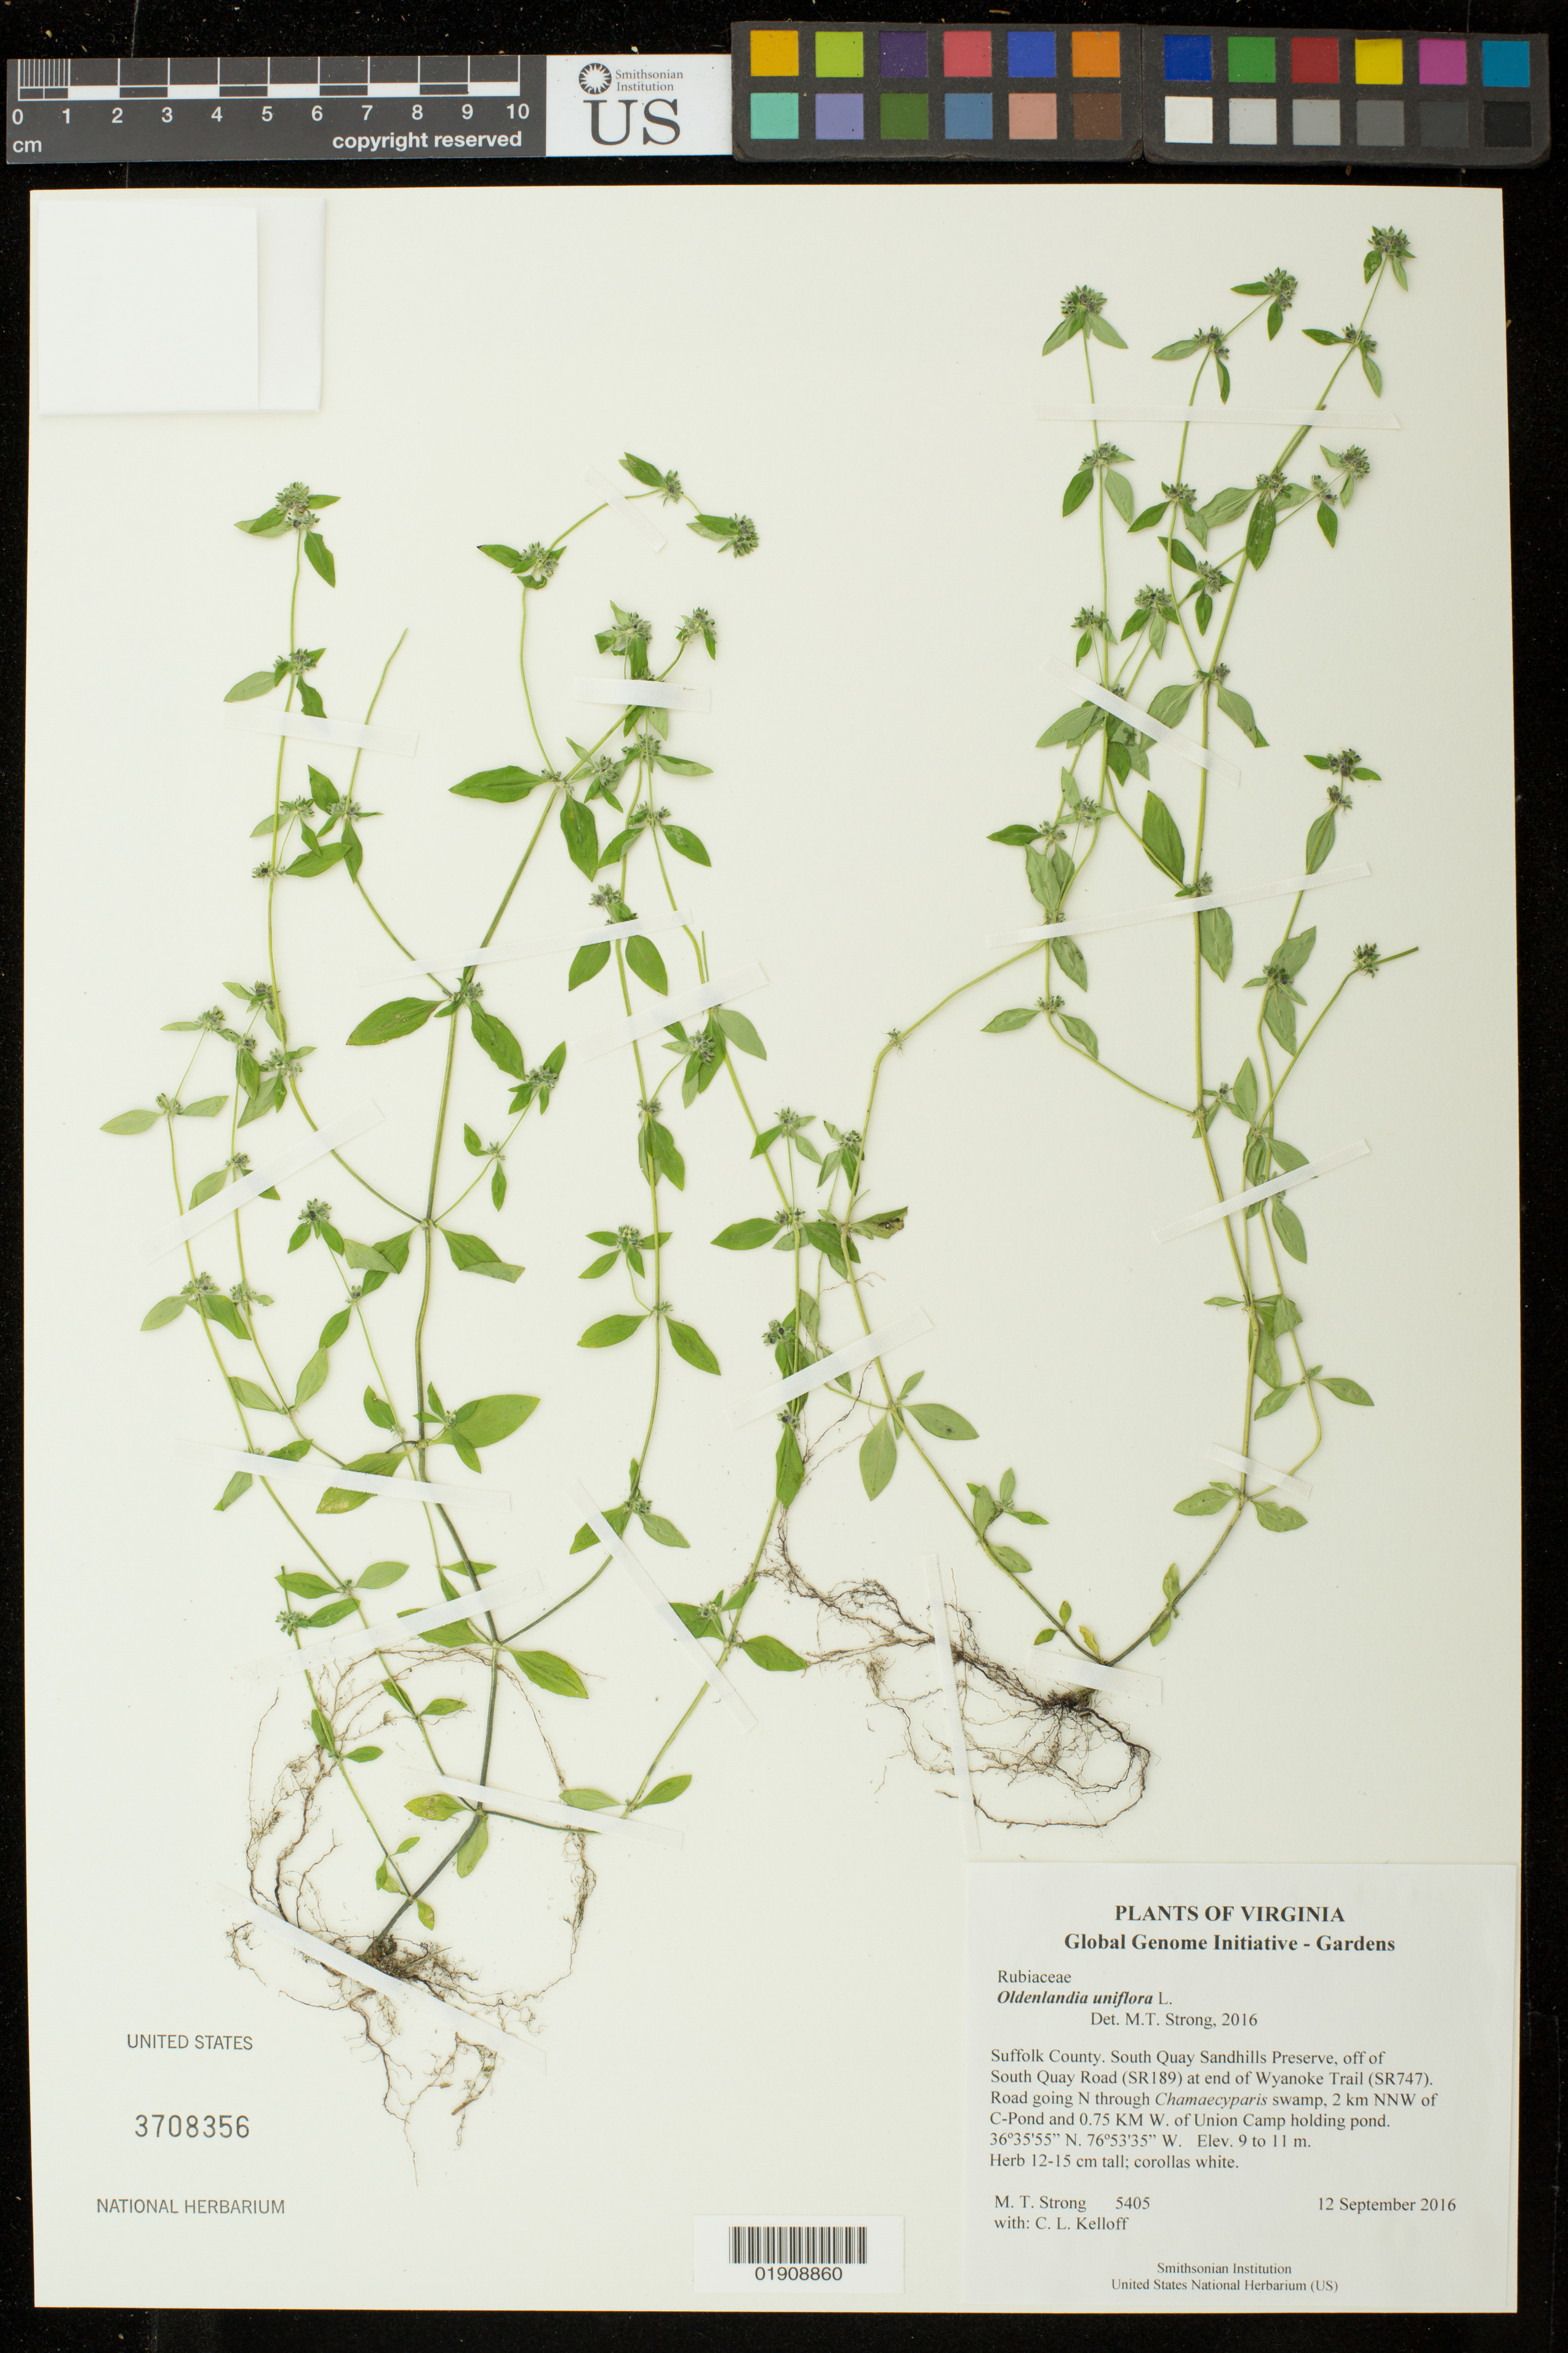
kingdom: Plantae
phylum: Tracheophyta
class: Magnoliopsida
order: Gentianales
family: Rubiaceae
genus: Oldenlandia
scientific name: Oldenlandia uniflora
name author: L.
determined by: Strong, Mark T., (BOT), Smithsonian Institution - National Museum of Natural History (UNITED STATES)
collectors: M. T. Strong & C. L. Kelloff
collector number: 5405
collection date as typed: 12 September 2016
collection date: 2016-09-12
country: United States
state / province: Virginia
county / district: City of Suffolk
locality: South Quay Sandhill Preserve. Off of South Quay Road (SR189) at end of Wyanoke Trail (SR747). Road going N through Chamaecyparis swamp, 2 km NNW of C-Pond and 0.75 KM W of Union Camp holding pond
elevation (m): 9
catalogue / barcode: US 3708356